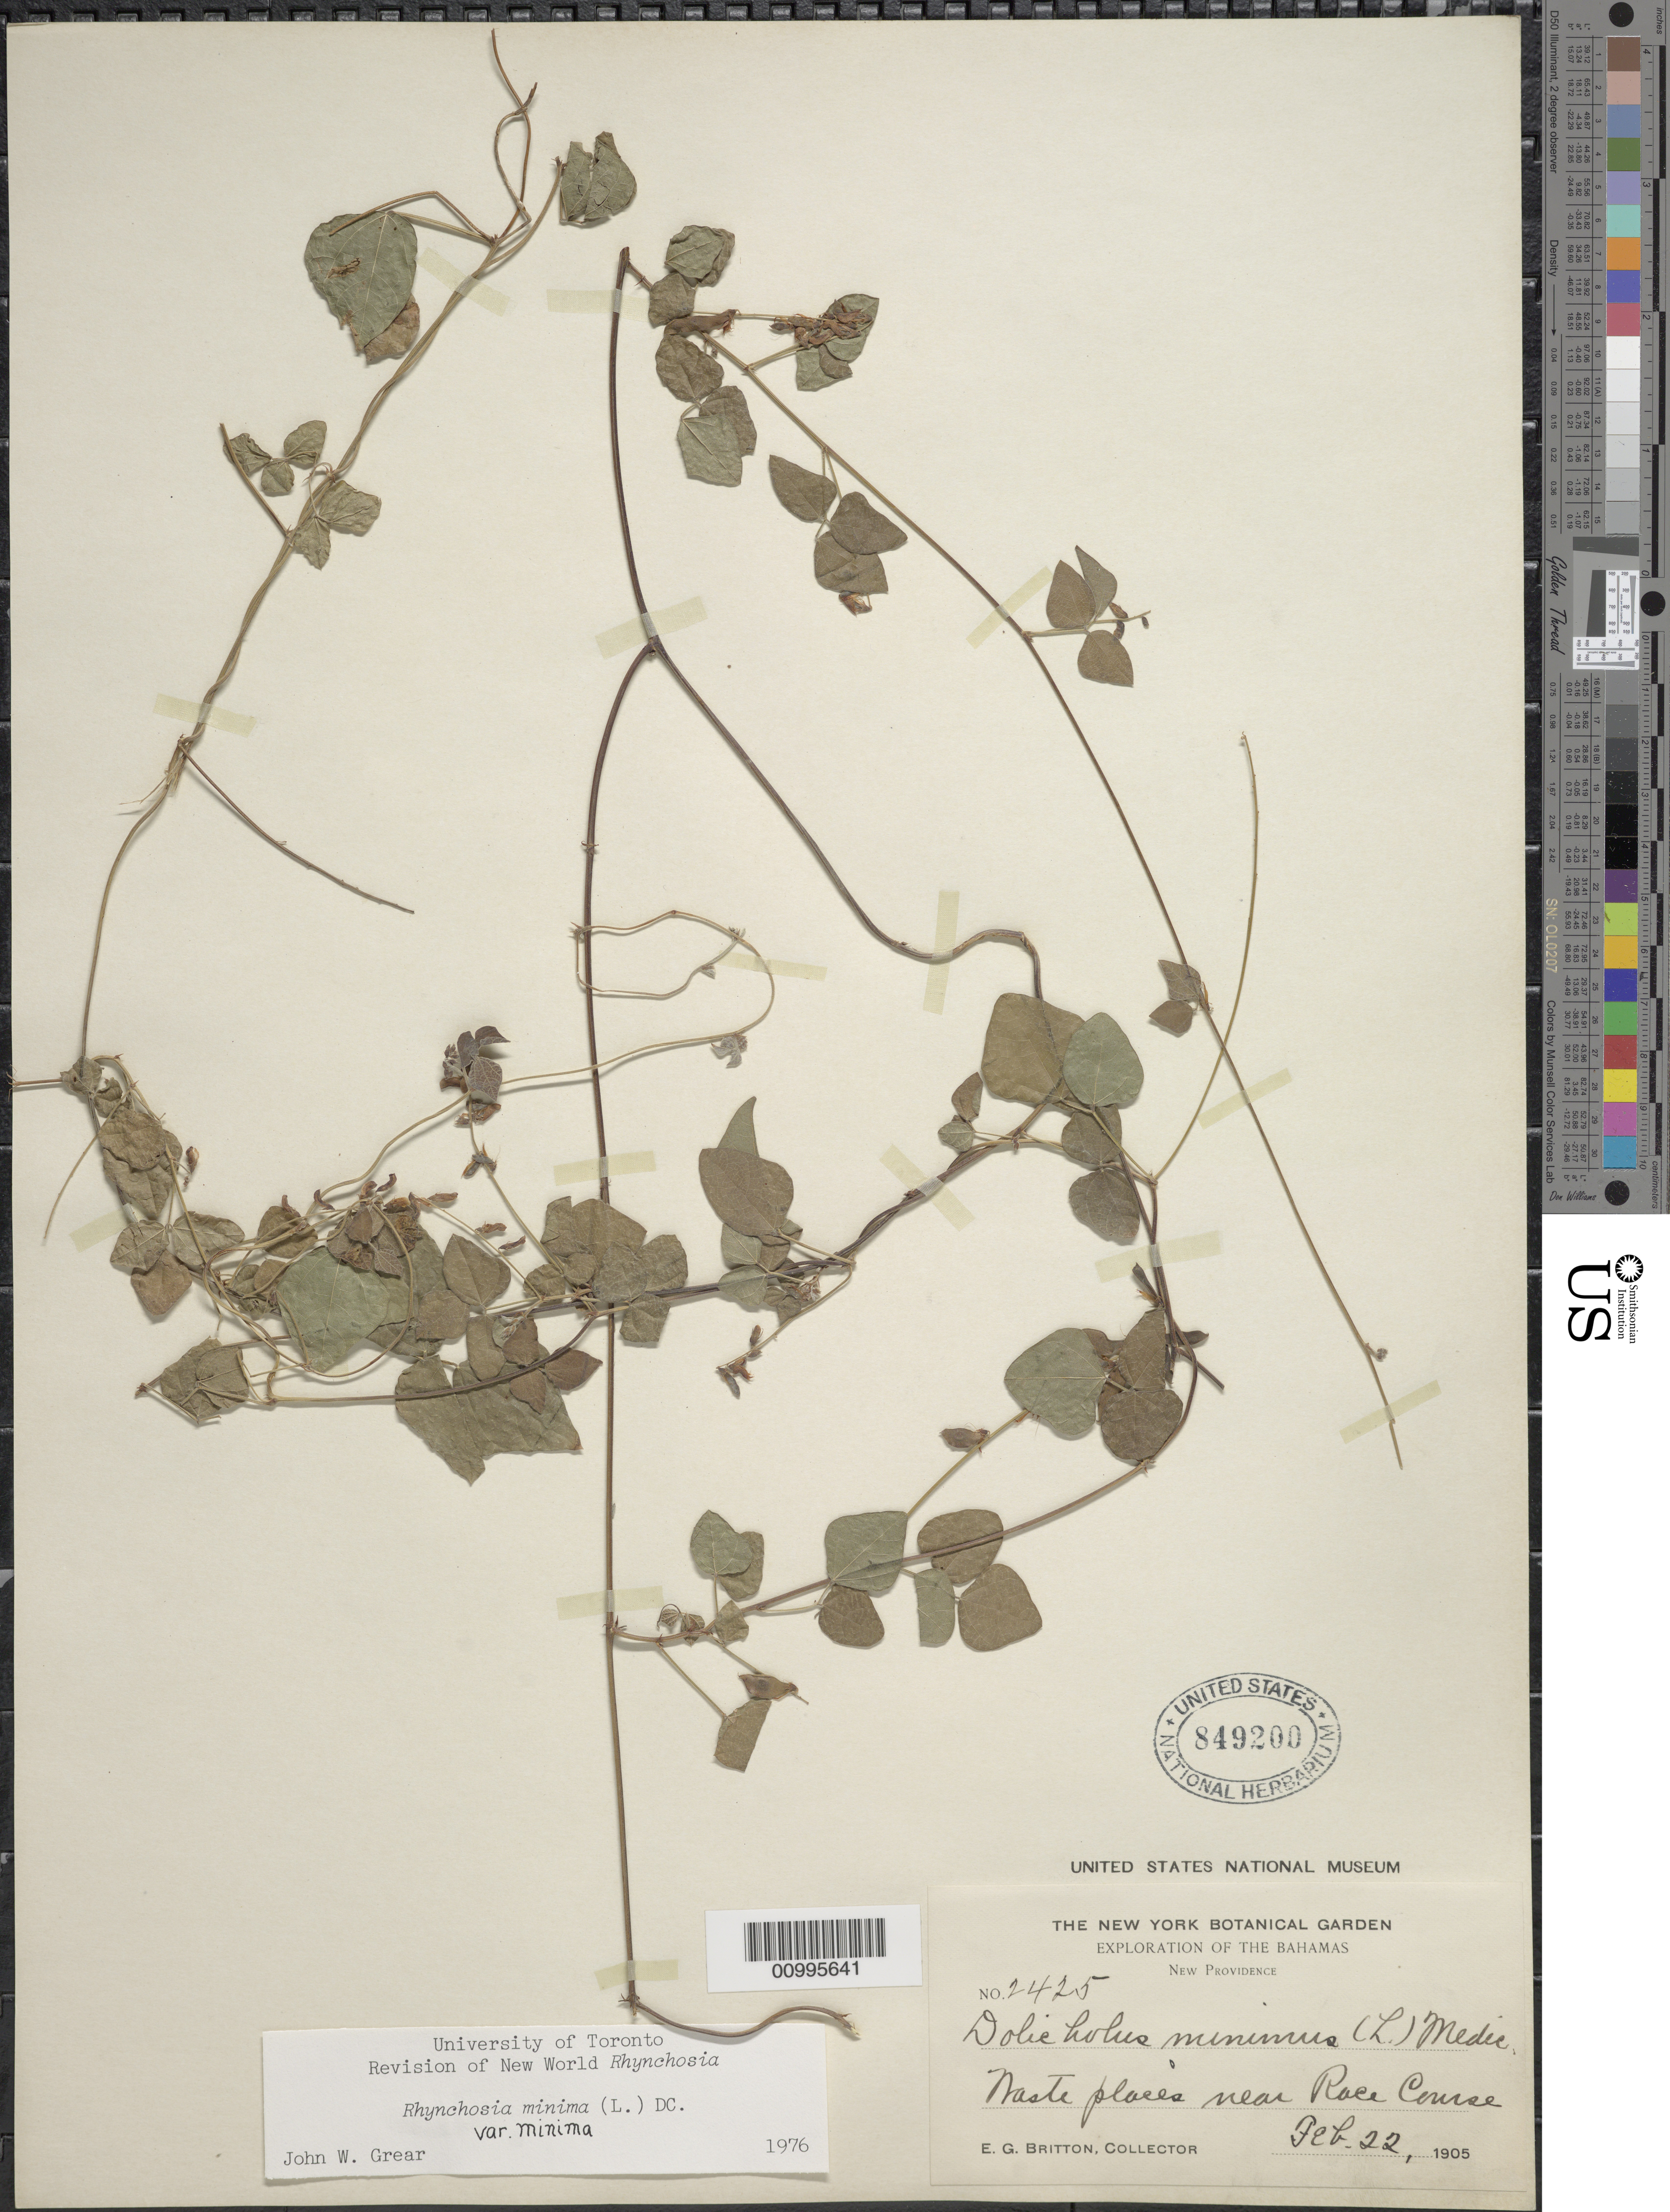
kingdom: Plantae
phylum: Tracheophyta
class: Magnoliopsida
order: Fabales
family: Fabaceae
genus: Rhynchosia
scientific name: Rhynchosia minima var. minima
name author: (L.) DC.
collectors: E. G. Britton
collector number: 2425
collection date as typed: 22 Feb 1905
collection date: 1905-02-22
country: Bahamas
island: New Providence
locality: Waste places near Race Course.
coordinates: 0 N, 0 E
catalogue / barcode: US 849200